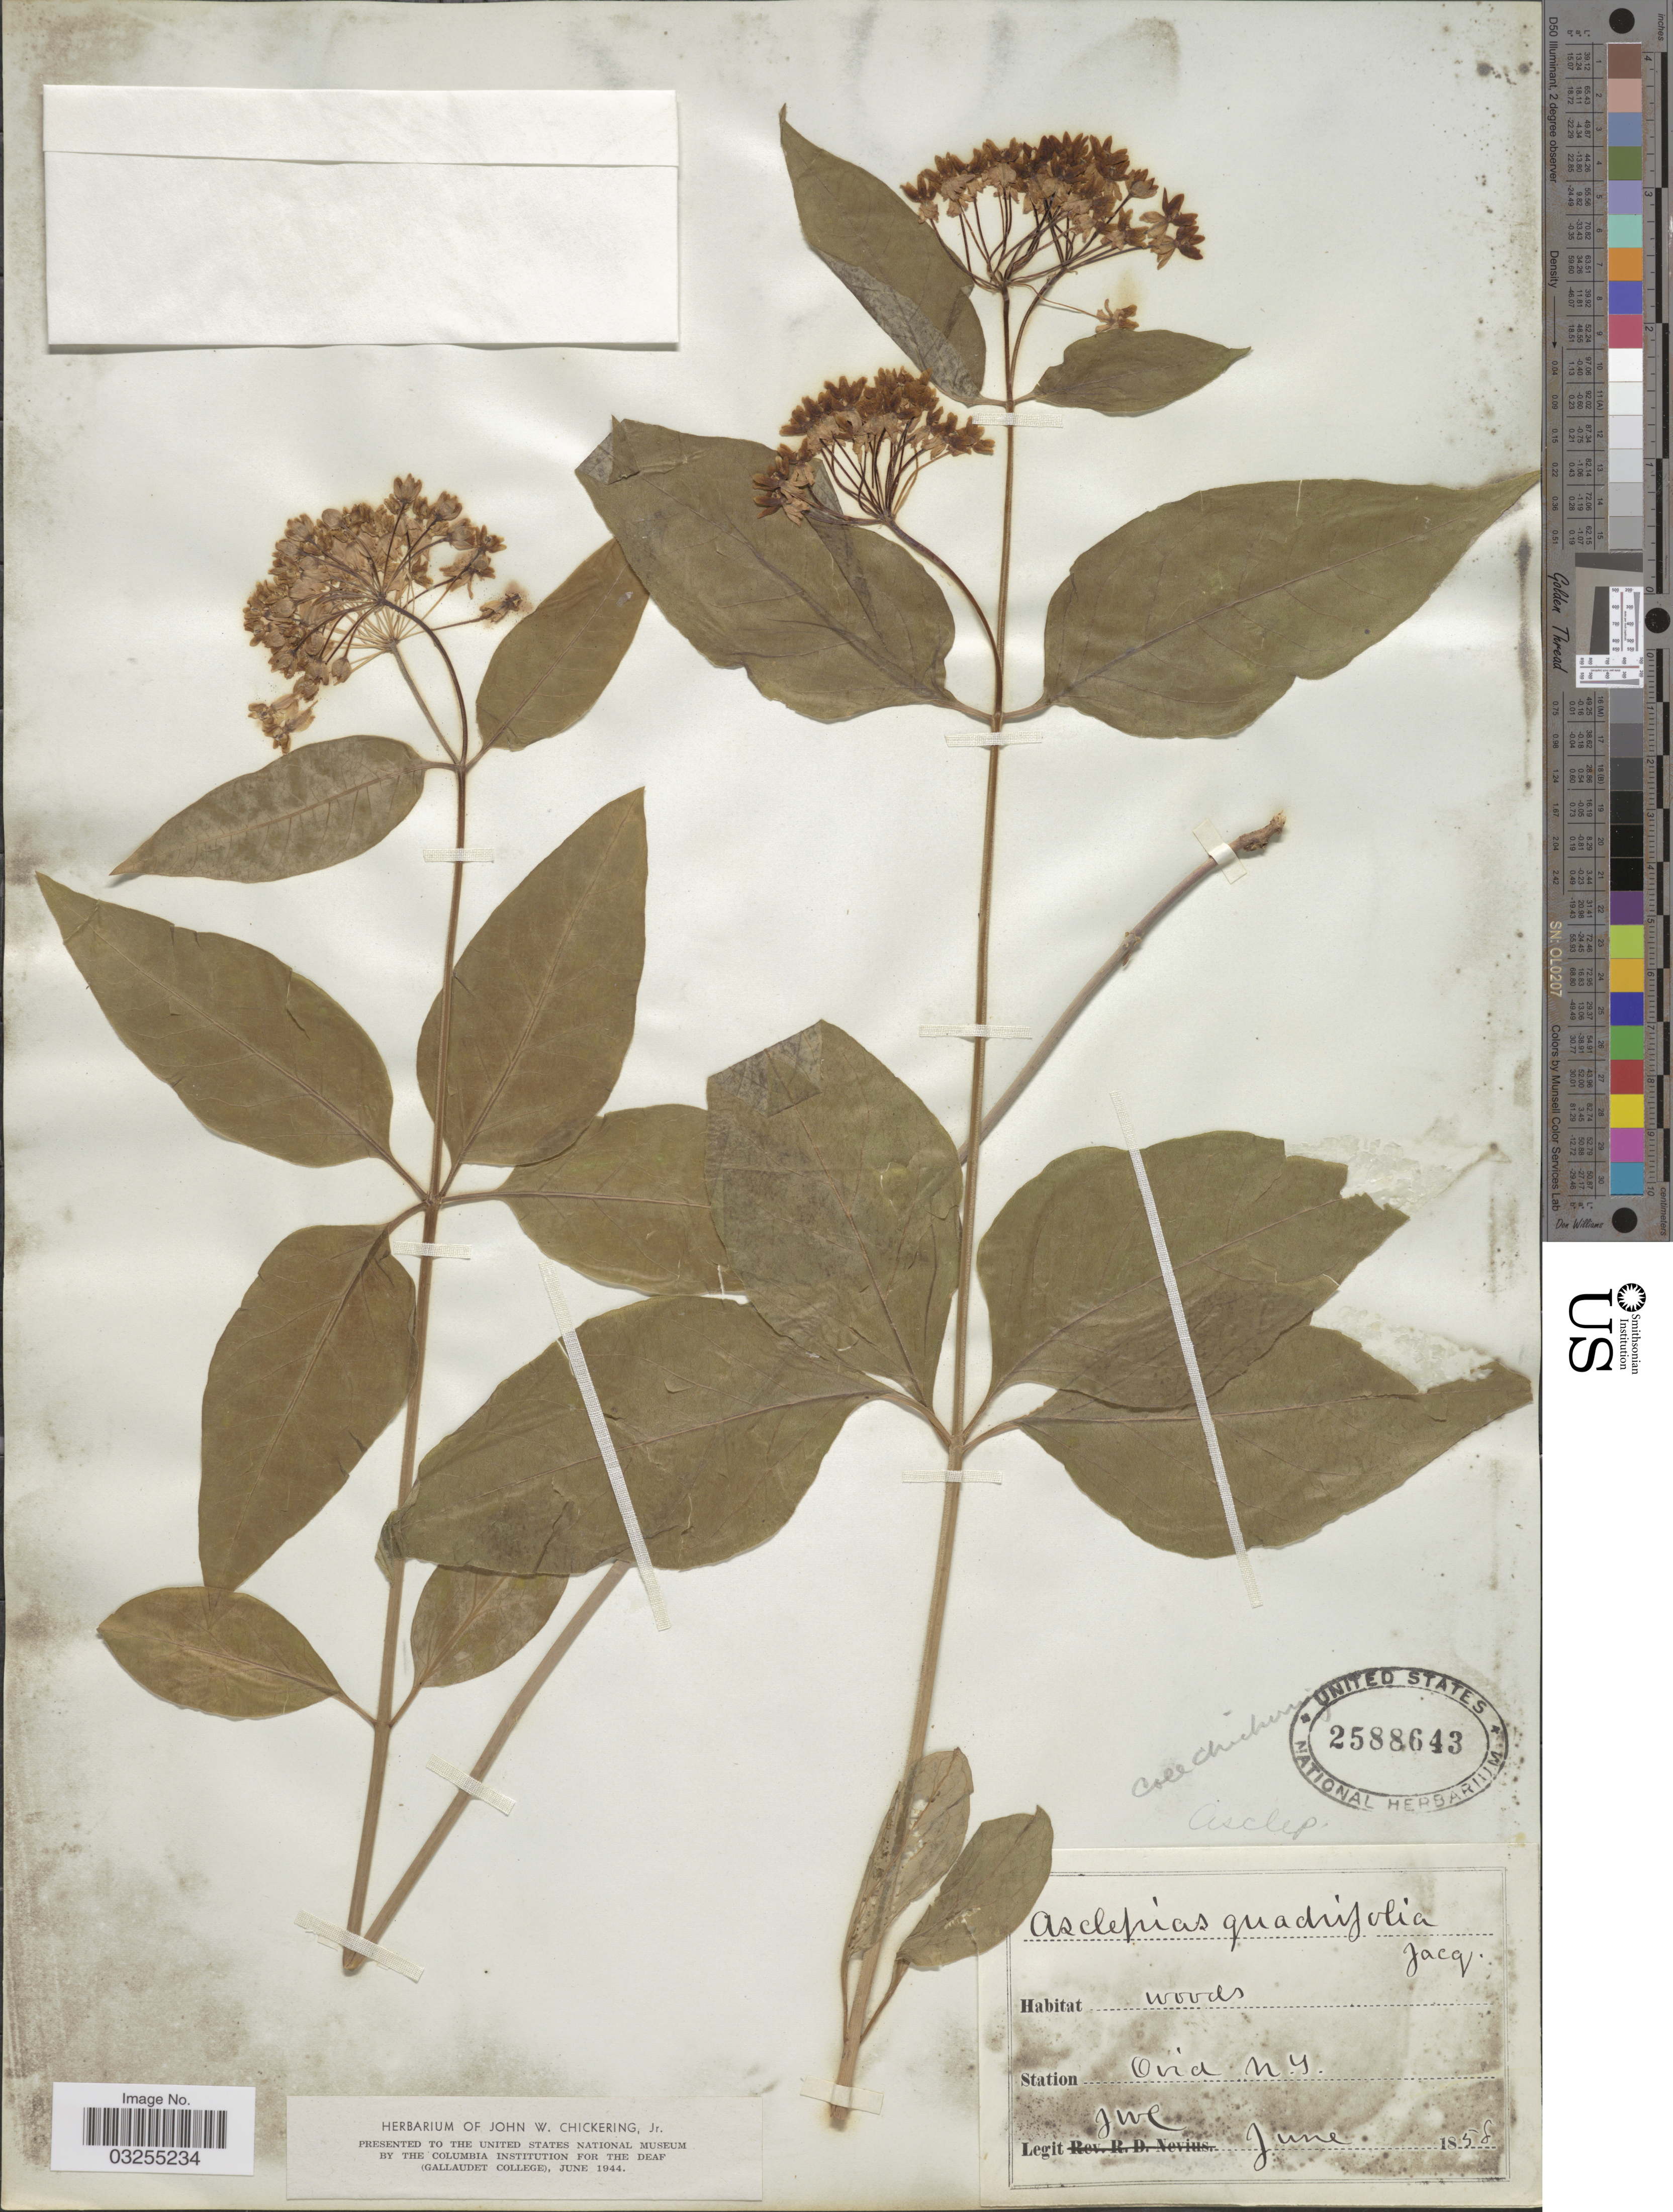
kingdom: Plantae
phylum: Tracheophyta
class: Magnoliopsida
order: Gentianales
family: Apocynaceae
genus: Asclepias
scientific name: Asclepias quadrifolia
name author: Jacq.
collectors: J. W. E.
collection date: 1858-06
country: United States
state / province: New York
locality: Station Ovid.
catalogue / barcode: US 2588643